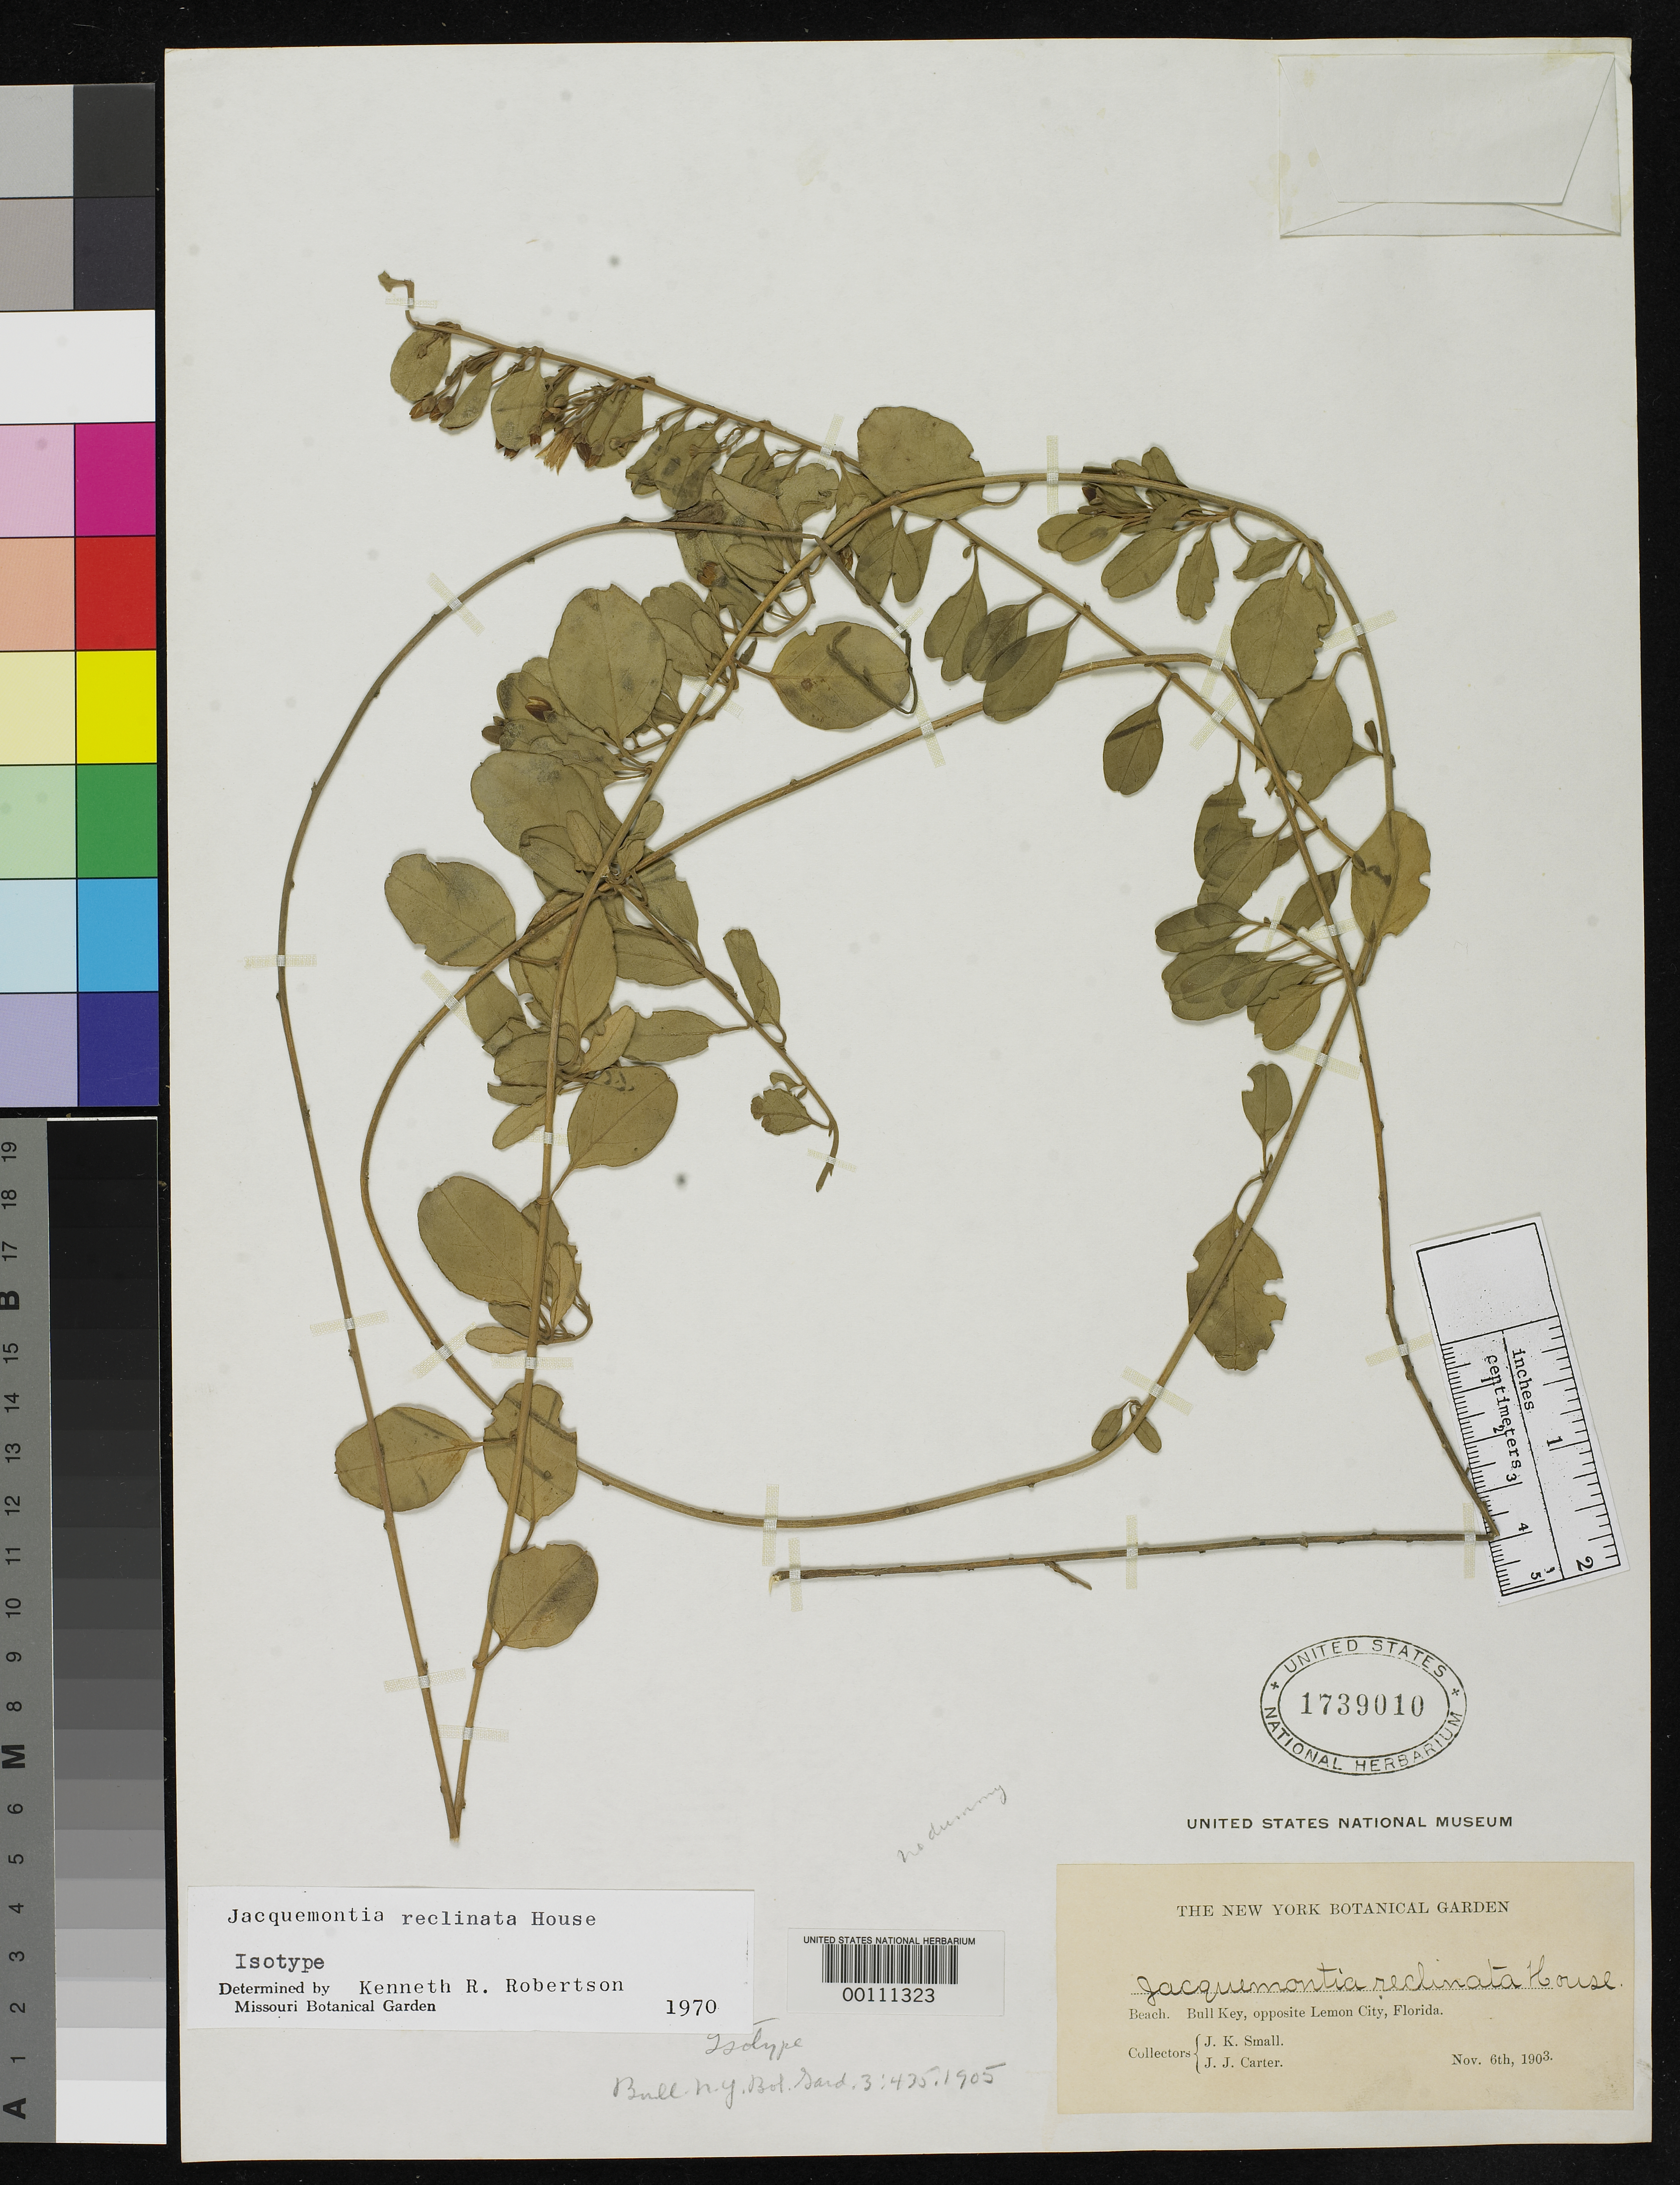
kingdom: Plantae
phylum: Tracheophyta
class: Magnoliopsida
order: Solanales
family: Convolvulaceae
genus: Jacquemontia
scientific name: Jacquemontia reclinata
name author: House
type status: Isotype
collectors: J. K. Small & J. J. Carter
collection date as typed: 06 Nov 1903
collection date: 1903-11-06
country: United States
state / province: Florida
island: Bull Key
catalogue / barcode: US 1739010